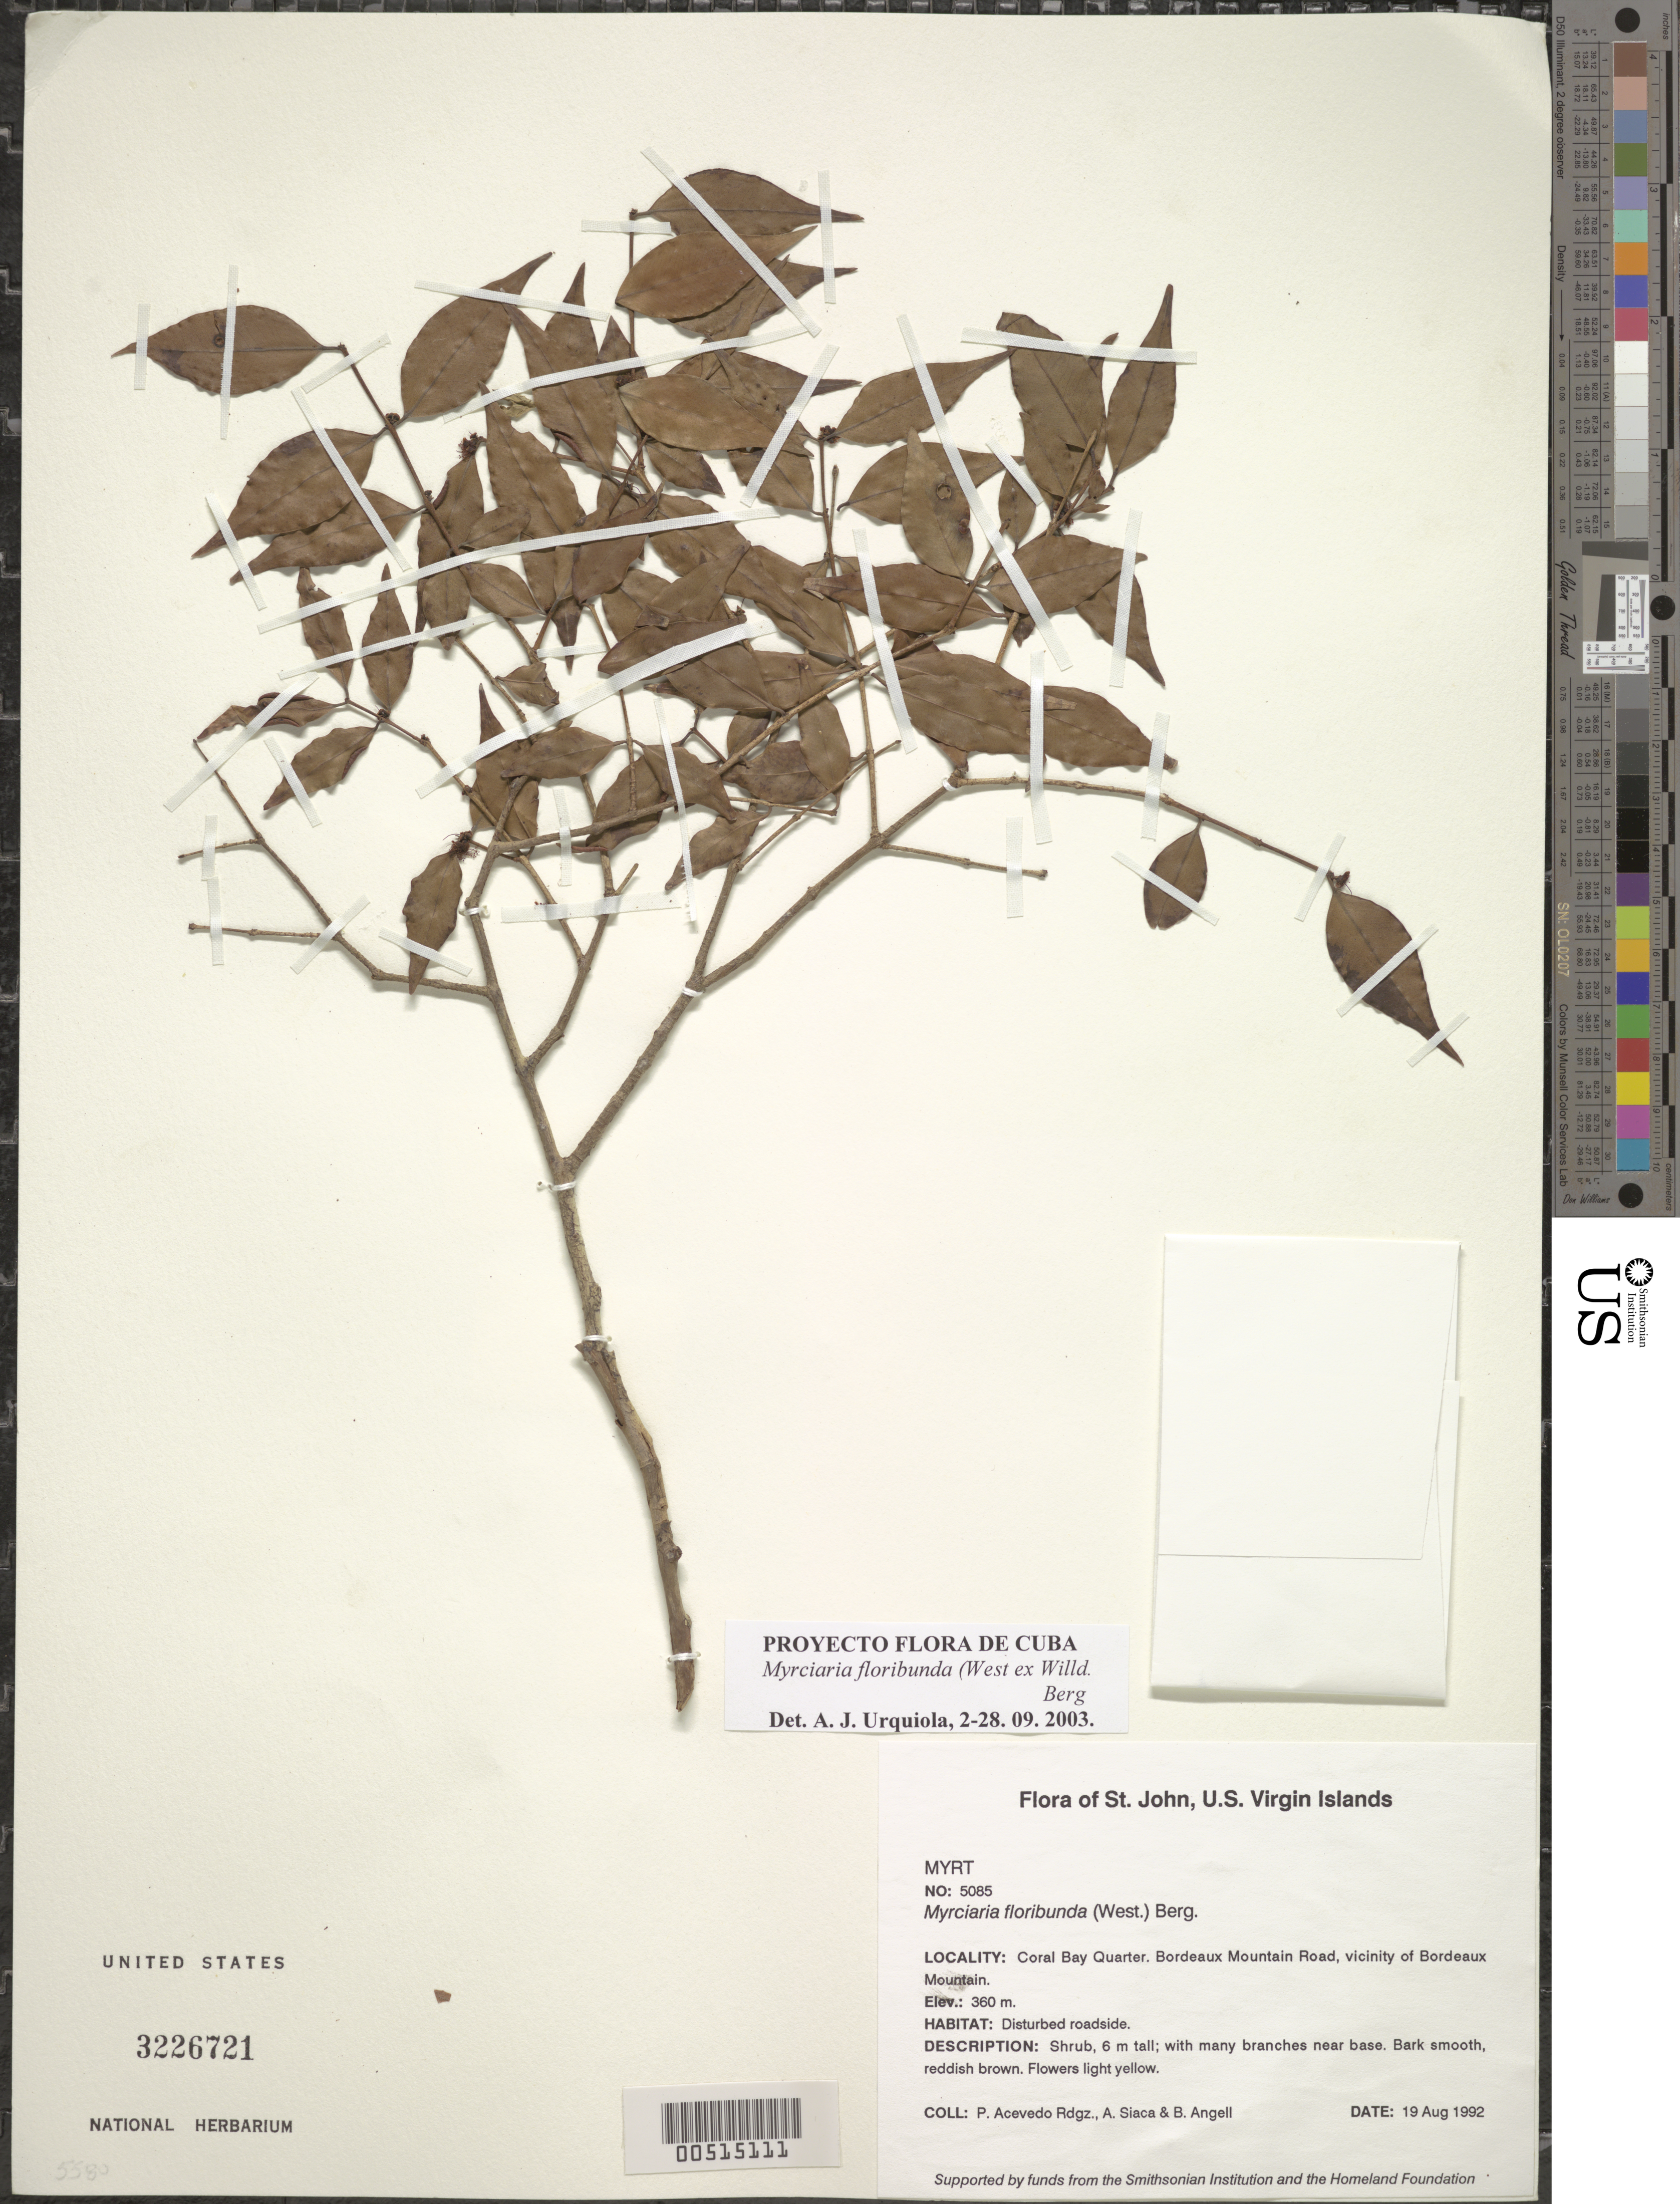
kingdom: Plantae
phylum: Tracheophyta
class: Magnoliopsida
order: Myrtales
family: Myrtaceae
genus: Myrciaria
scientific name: Myrciaria floribunda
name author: (H. West ex Willd.) O. Berg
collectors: P. Acevedo-Rodr., A. Siaca & Bobbi Angell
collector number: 5085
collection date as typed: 19 Aug 1992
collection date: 1992-08-19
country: U.S. Virgin Islands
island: St. John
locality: Coral Bay Quarter; along dirt road to Bordeaux Mountain., vicinity of Bordeaux Mountain.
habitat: Disturbed roadside.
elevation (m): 360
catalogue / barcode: US 3226721